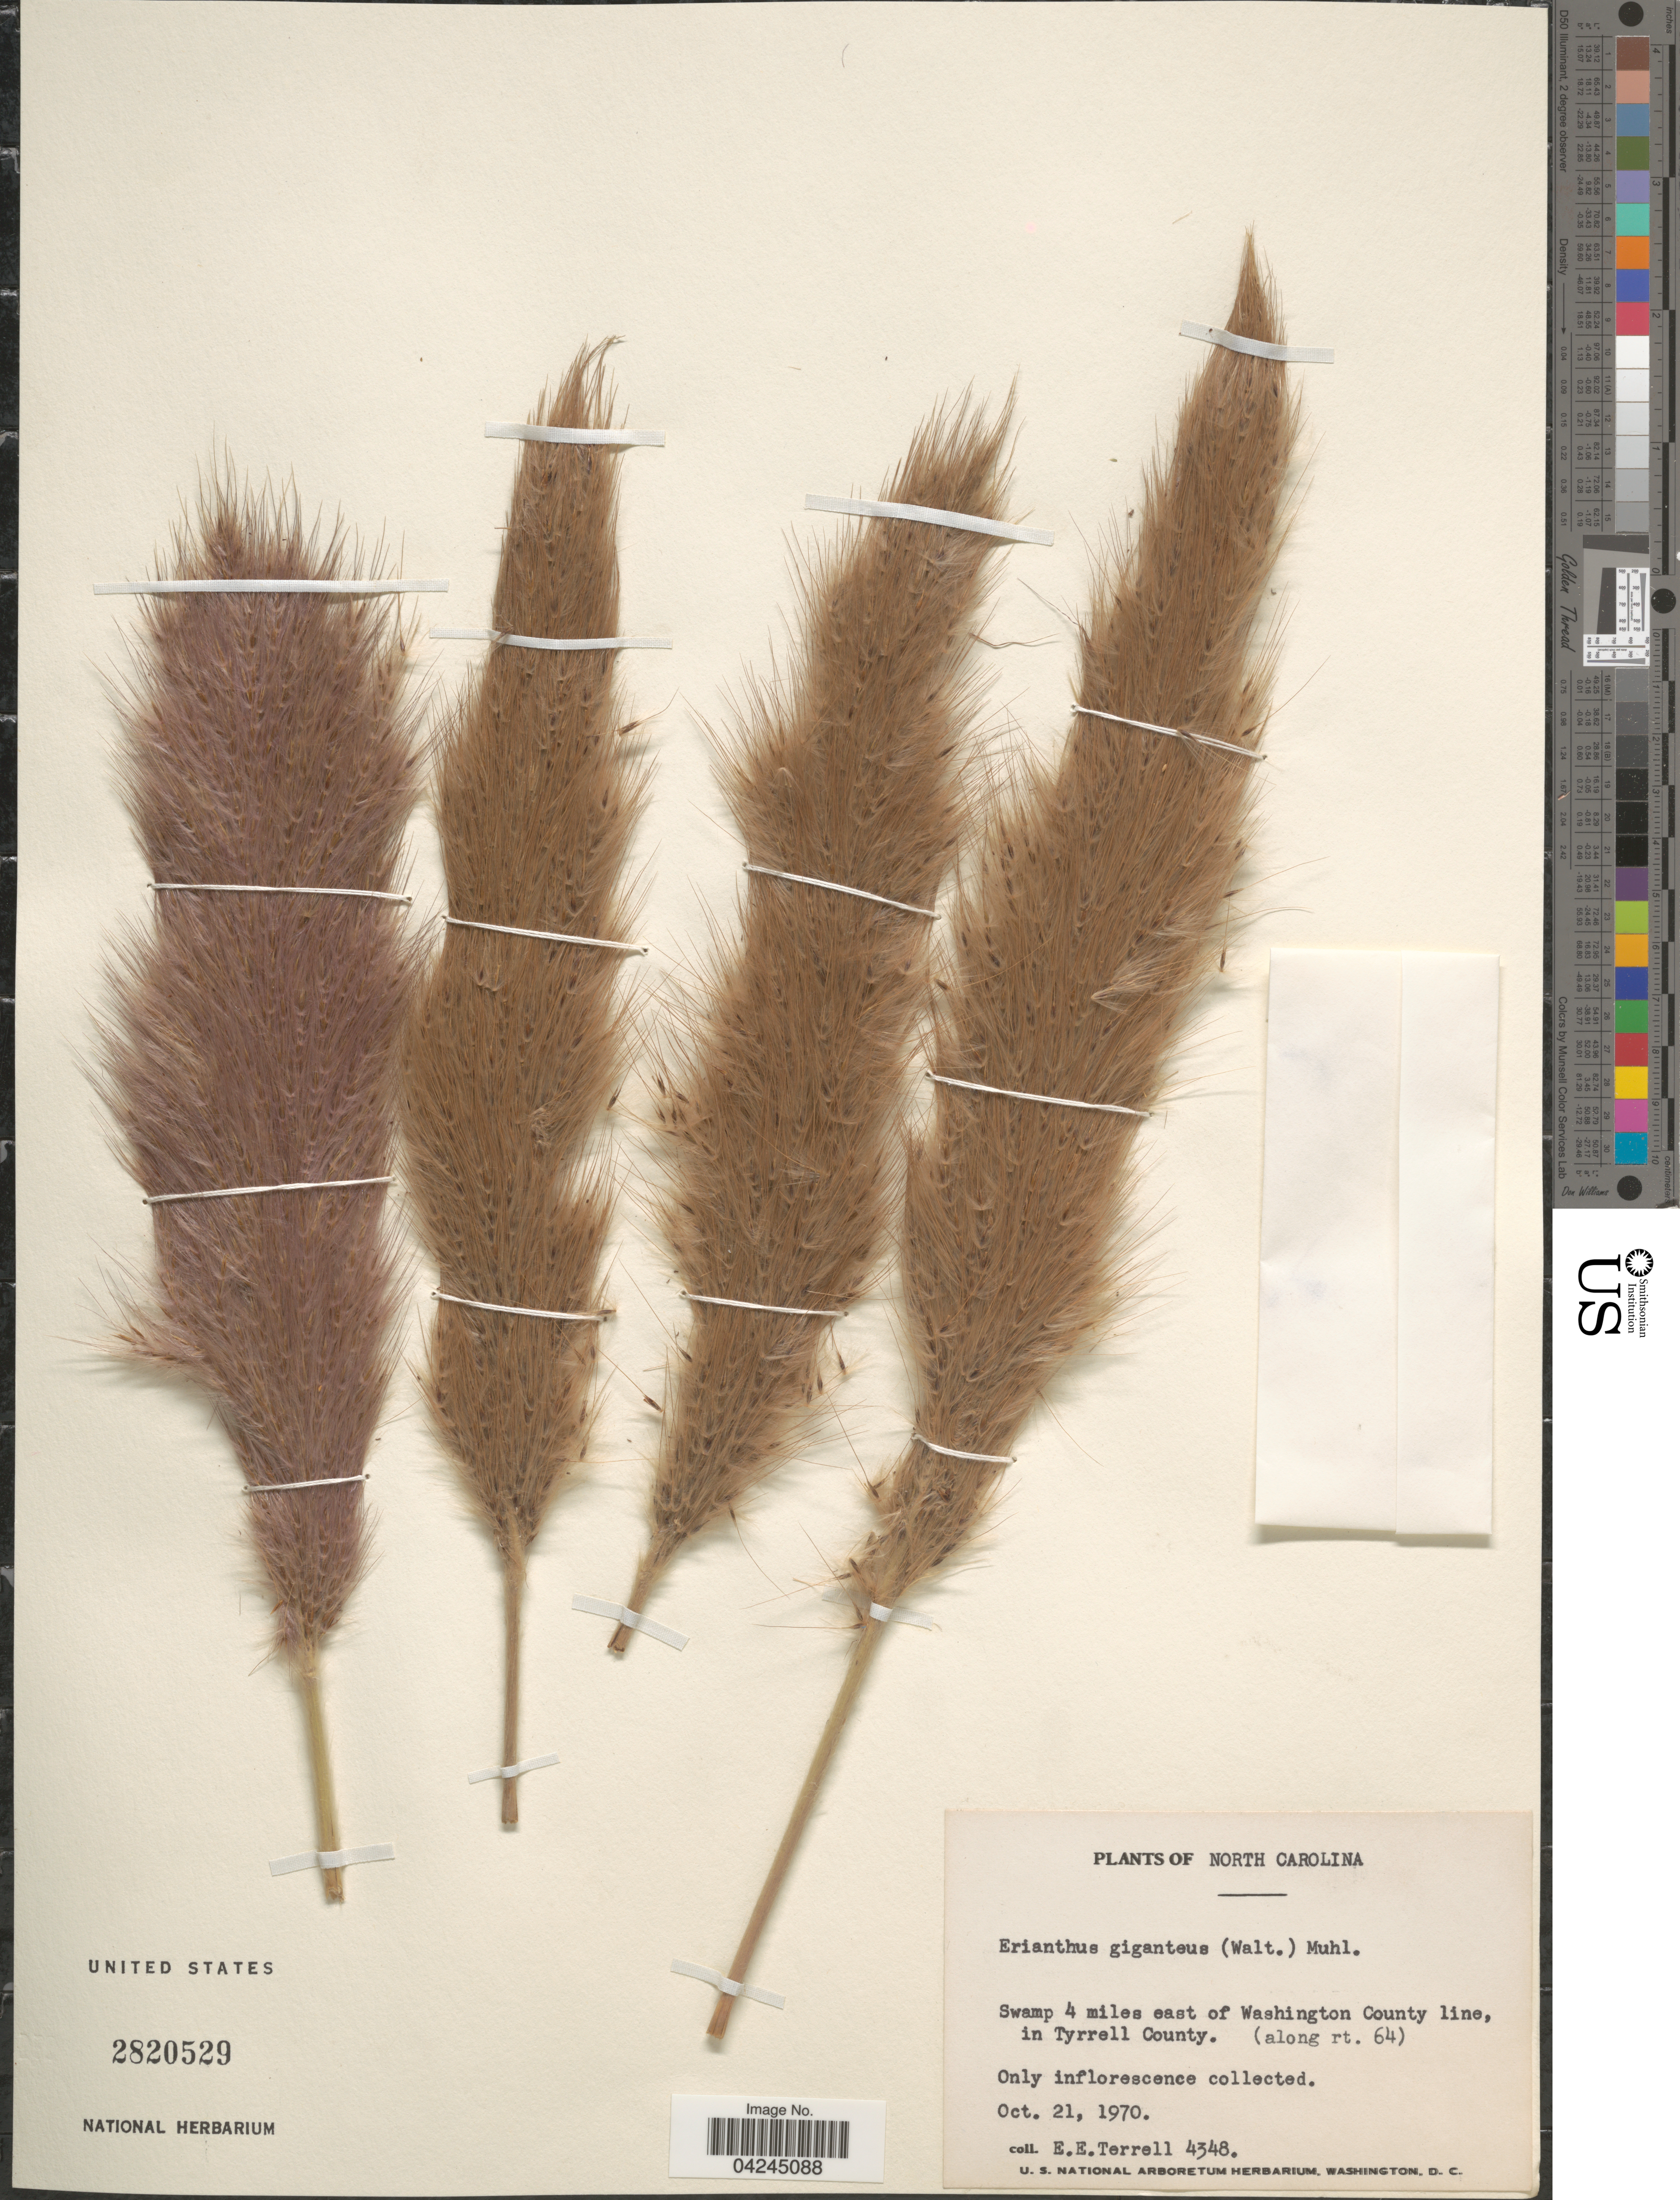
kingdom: Plantae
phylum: Tracheophyta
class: Liliopsida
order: Poales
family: Poaceae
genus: Erianthus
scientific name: Erianthus giganteus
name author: (Walter) P. Beauv.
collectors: E. E. Terrell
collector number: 4348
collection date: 1970-10-21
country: United States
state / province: North Carolina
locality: Swamp 4 miles east of Washington County line, in Tyrrell County. (along rt. 64).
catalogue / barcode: US 2820529